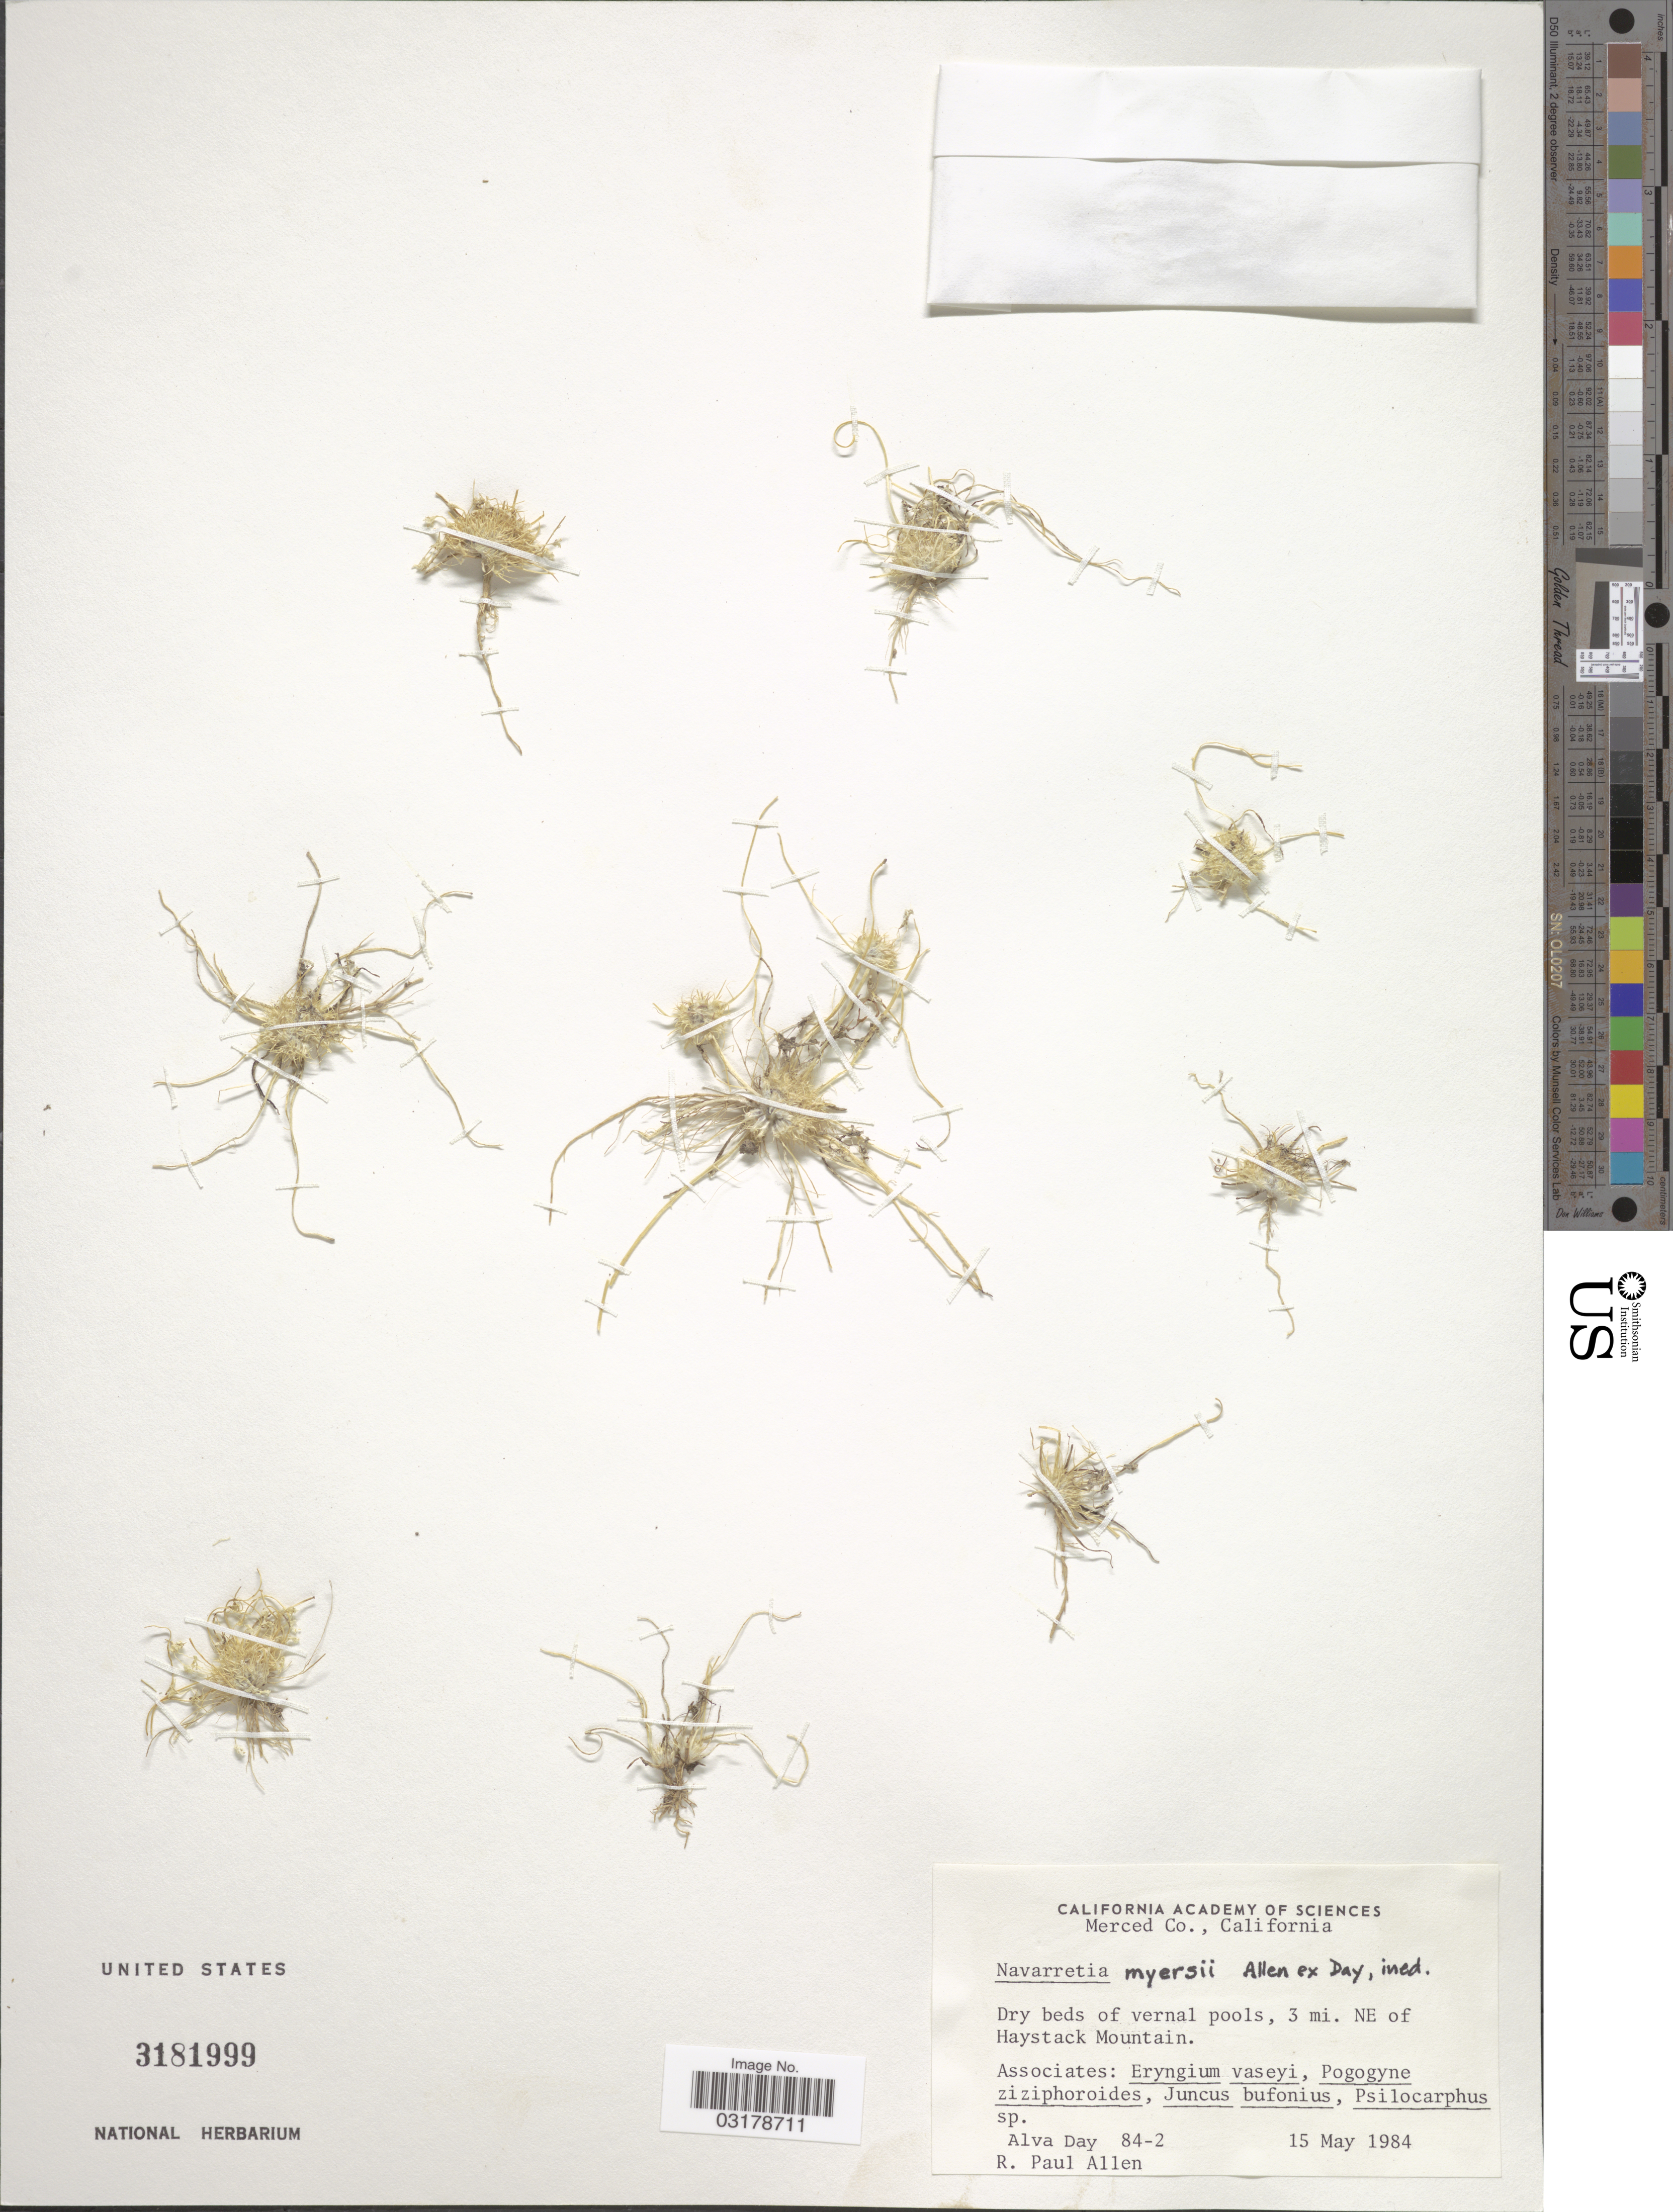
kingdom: Plantae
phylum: Tracheophyta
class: Magnoliopsida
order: Ericales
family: Polemoniaceae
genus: Navarretia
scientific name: Navarretia myersii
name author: A.G. Day & P.S. Allen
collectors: A. G. Day & R. Allen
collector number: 84-2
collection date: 1984-05-15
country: United States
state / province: California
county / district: Merced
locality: Merced Co. 3 mi. NE of Haystack Mountain.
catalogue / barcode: US 3181999